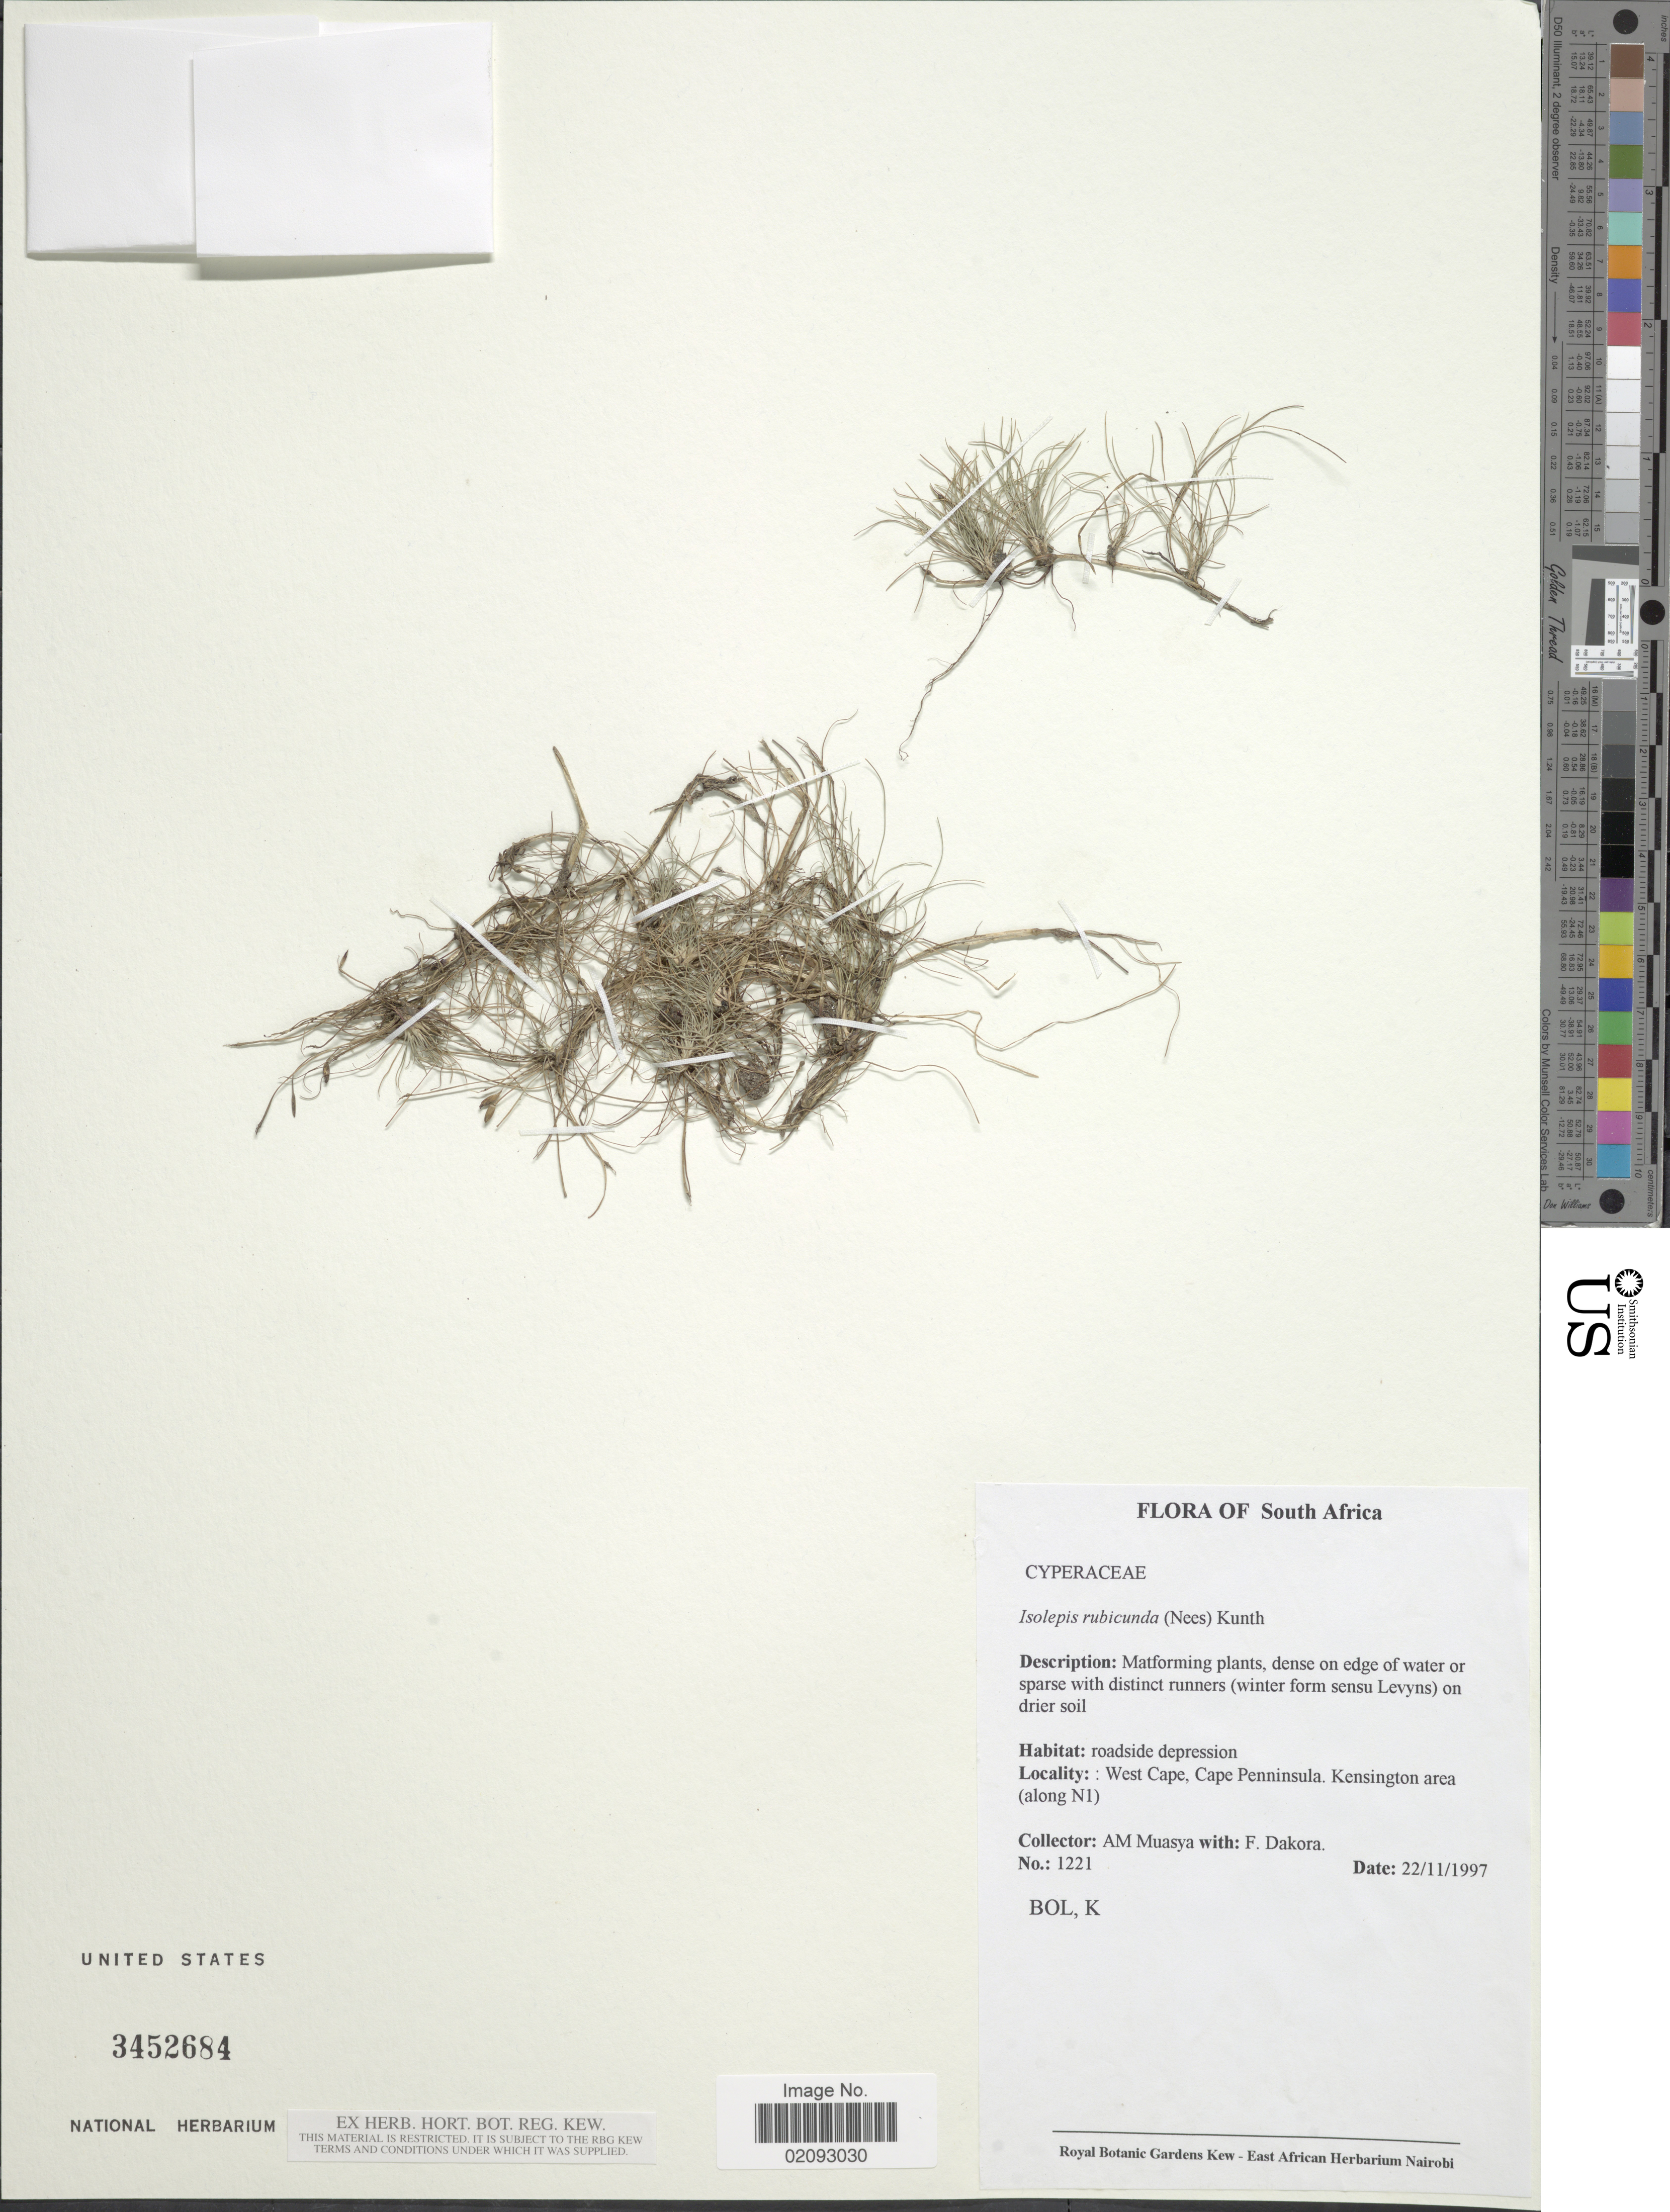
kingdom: Plantae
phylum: Tracheophyta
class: Liliopsida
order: Poales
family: Cyperaceae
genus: Isolepis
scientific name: Isolepis rubicunda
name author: Kunth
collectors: A. Muasya & F. Dakora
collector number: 1221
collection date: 1997-11-22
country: South Africa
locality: Roadside depression, West Cape, Cape Penninsula. Kensington area (along N1)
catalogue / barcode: US 3452684